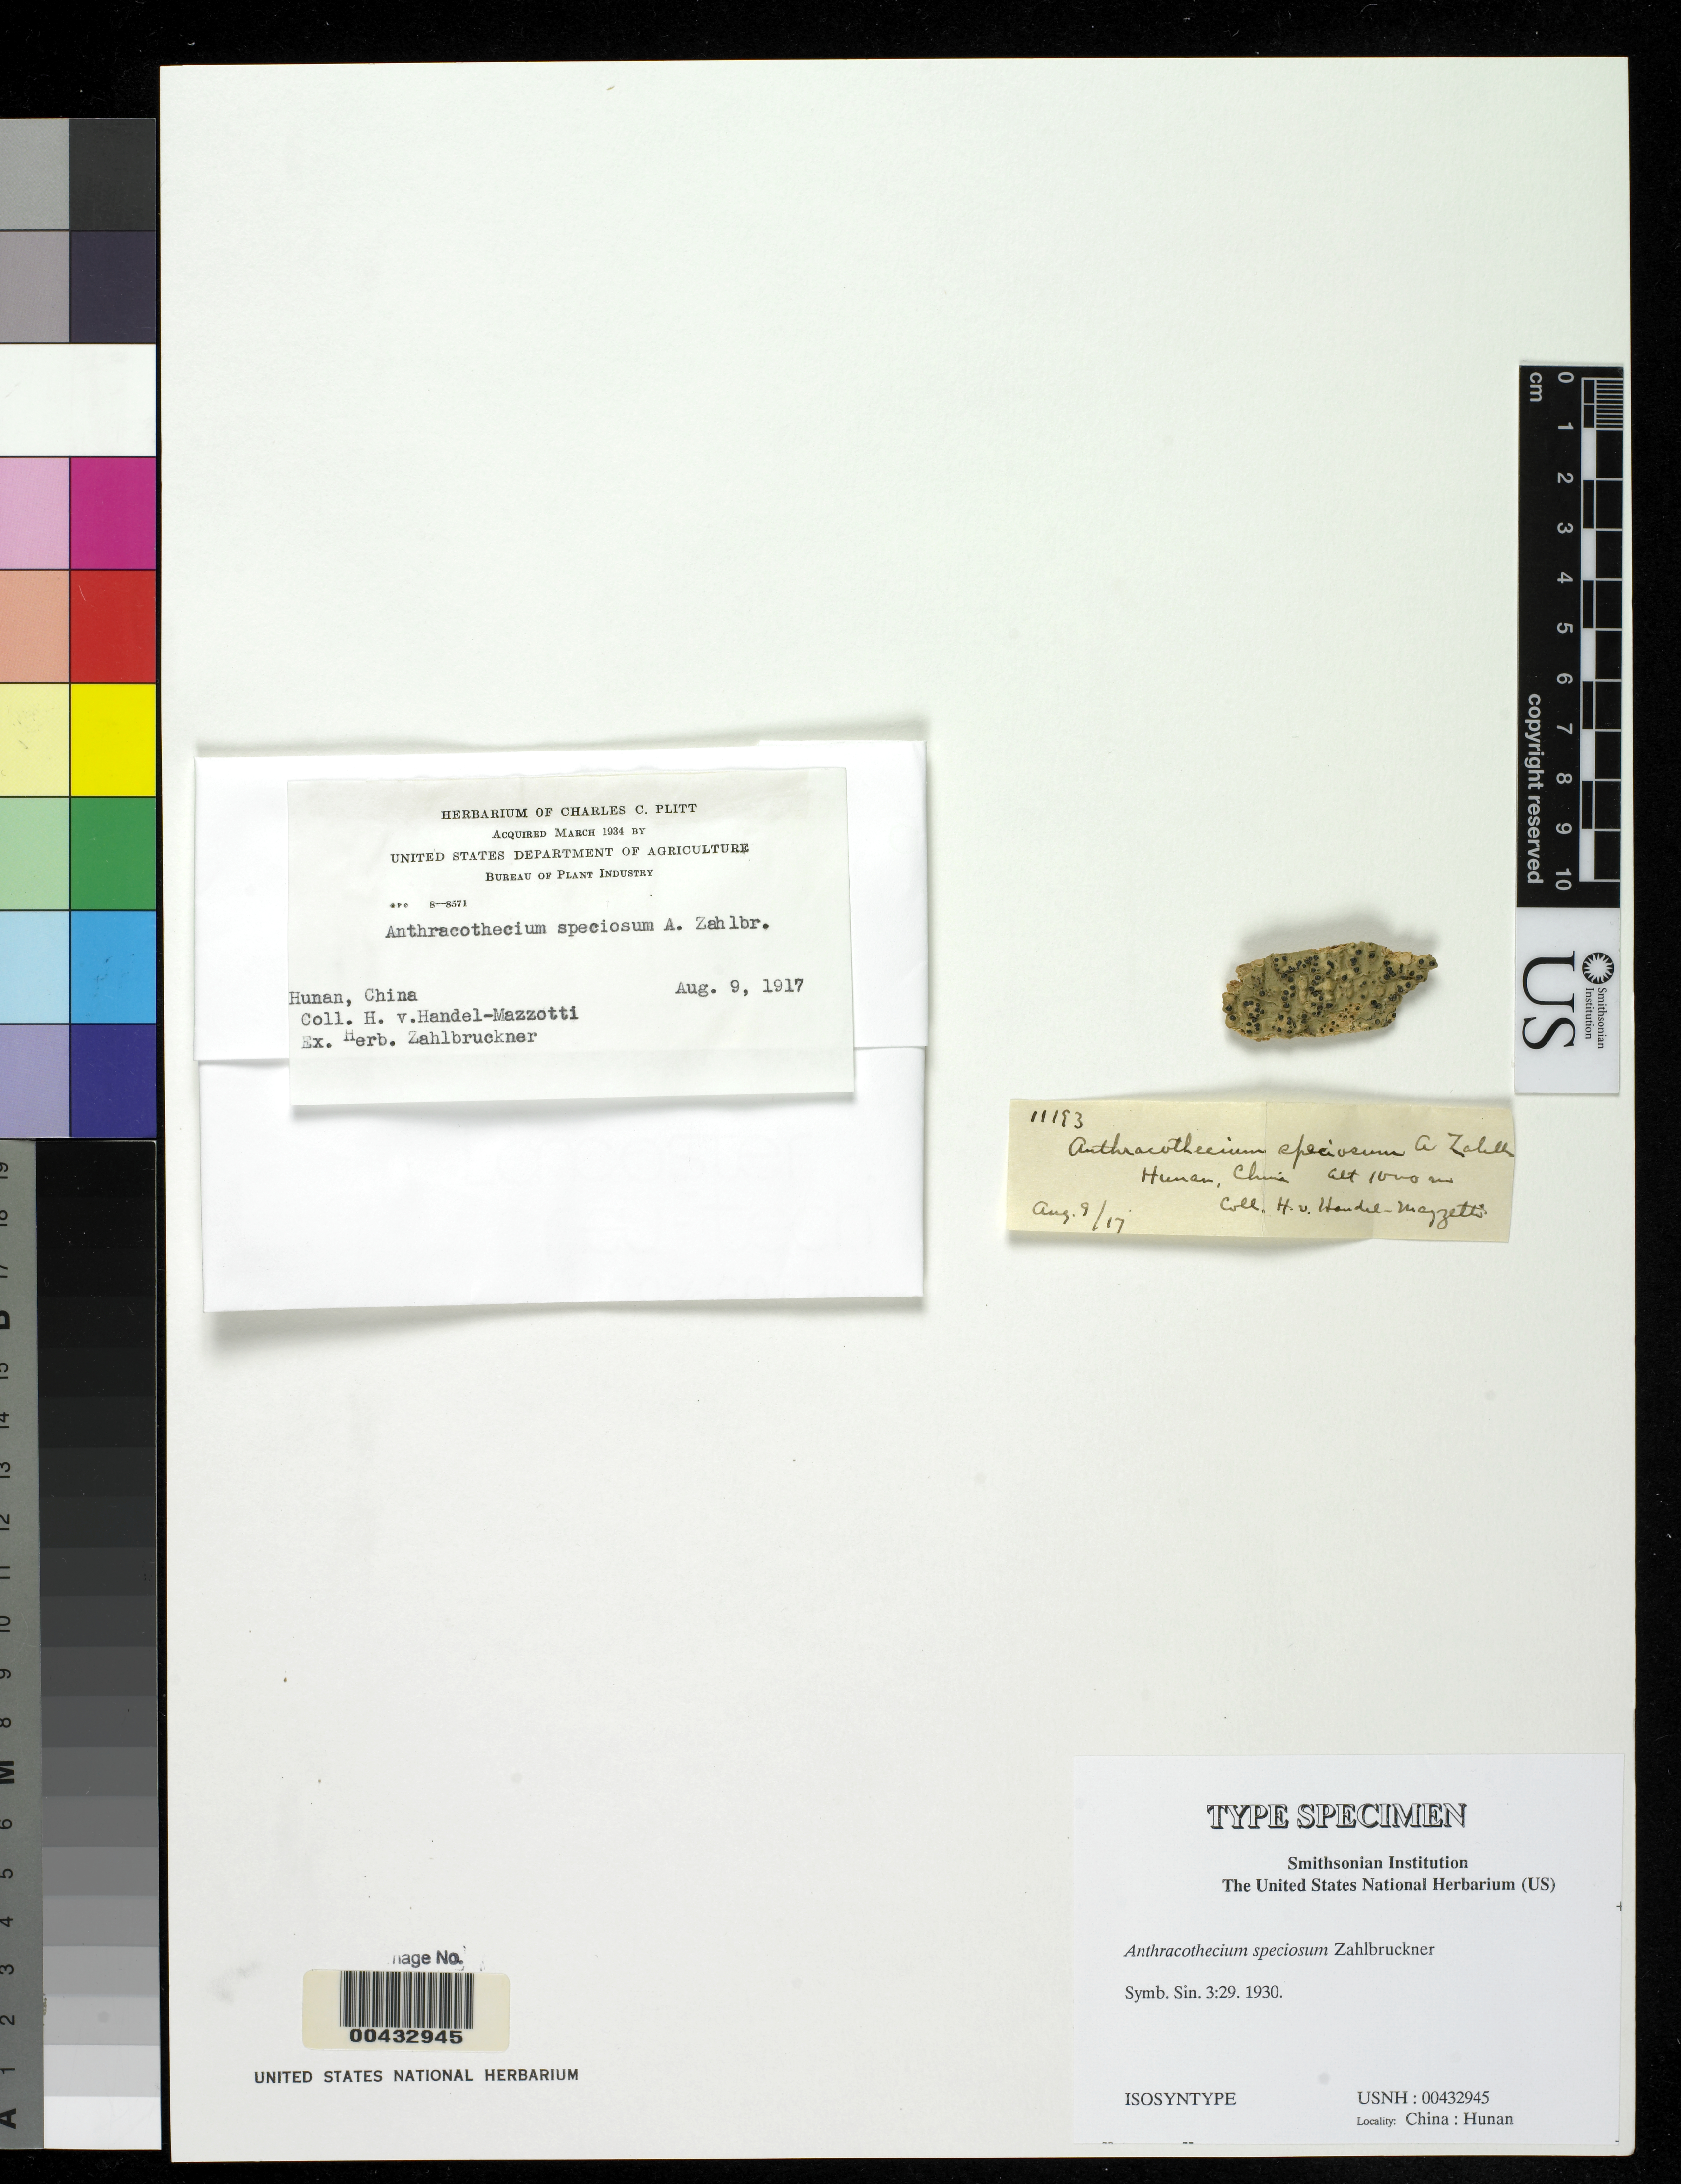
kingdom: Fungi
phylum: Ascomycota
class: Eurotiomycetes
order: Pyrenulales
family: Pyrenulaceae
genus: Anthracothecium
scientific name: Anthracothecium speciosum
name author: Zahlbr.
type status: Isosyntype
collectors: H. Handel-Mazzetti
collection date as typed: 09 Aug 1917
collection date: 1917-08-09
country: China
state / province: Hunan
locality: Prope urbem Wukang, montis Yun-schan. [Near city of Wukang, Yun-schan Mountains.]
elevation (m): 1000